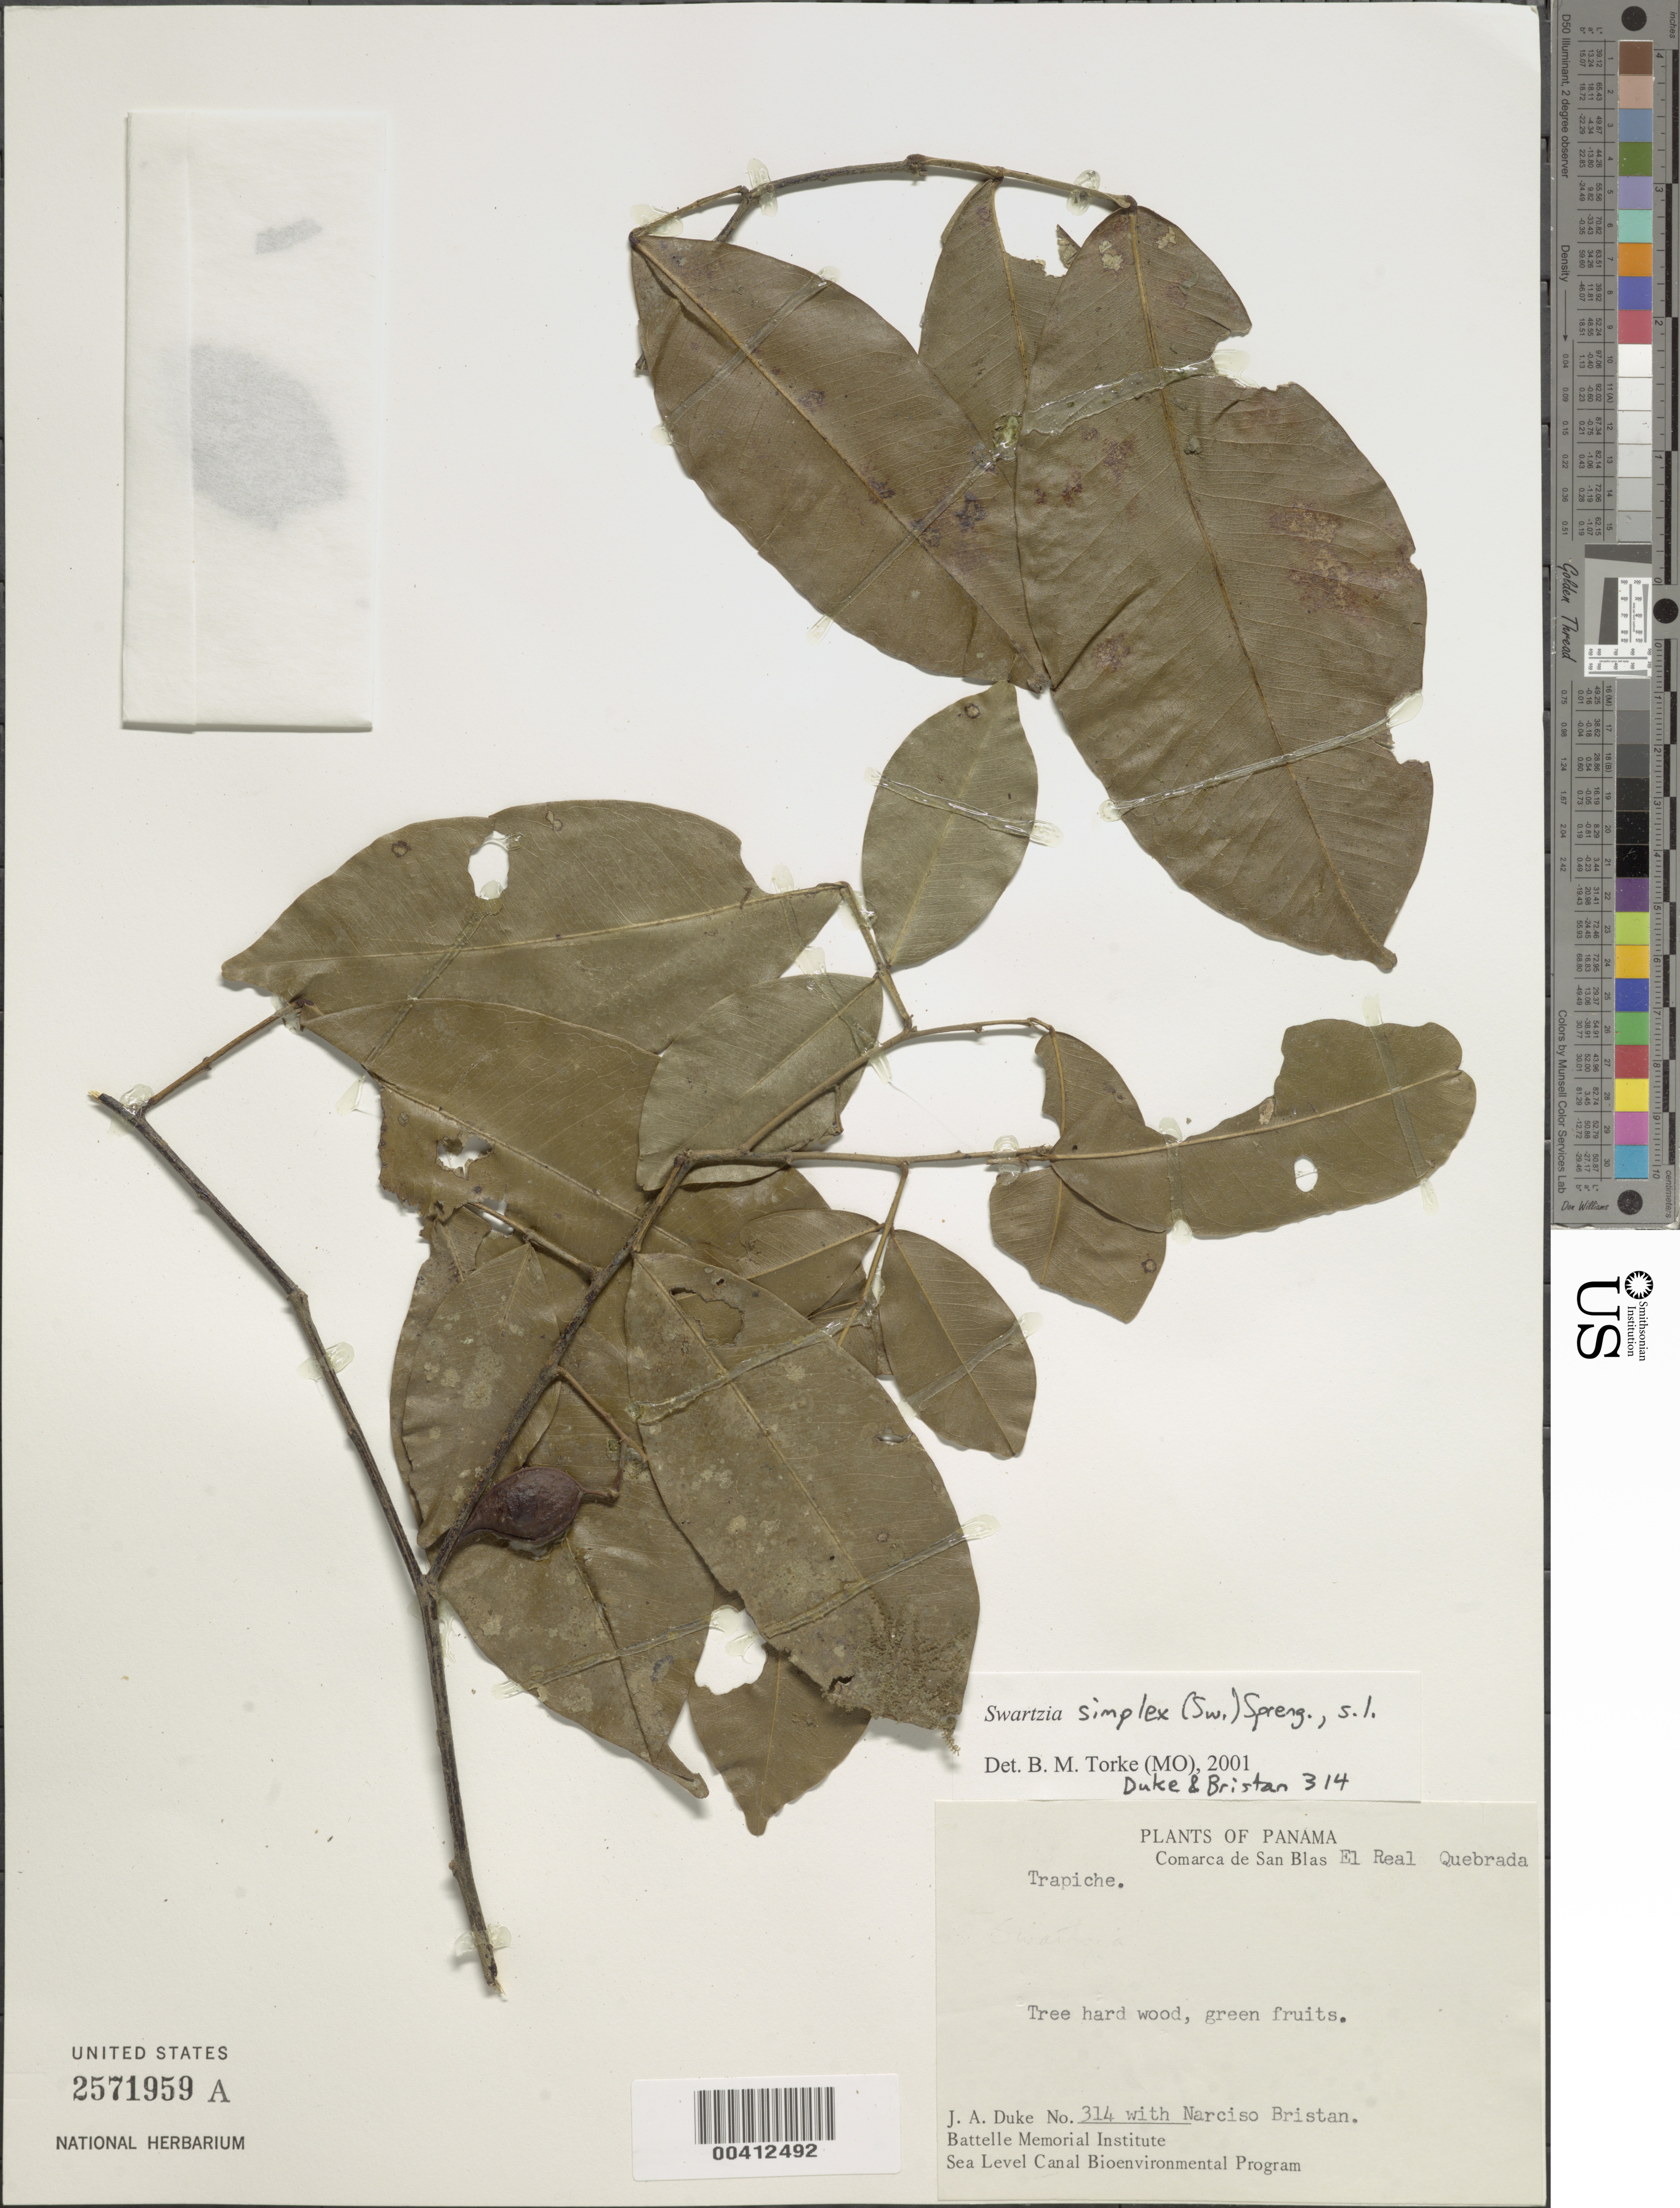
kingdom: Plantae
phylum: Tracheophyta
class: Magnoliopsida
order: Fabales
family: Fabaceae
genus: Swartzia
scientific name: Swartzia simplex var. ochnacea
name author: (DC.) R.S. Cowan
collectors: J. A. Duke & N. Bristan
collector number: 314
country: Panama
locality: el Real Quebrada, San Blas Dist.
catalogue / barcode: US 2571959A